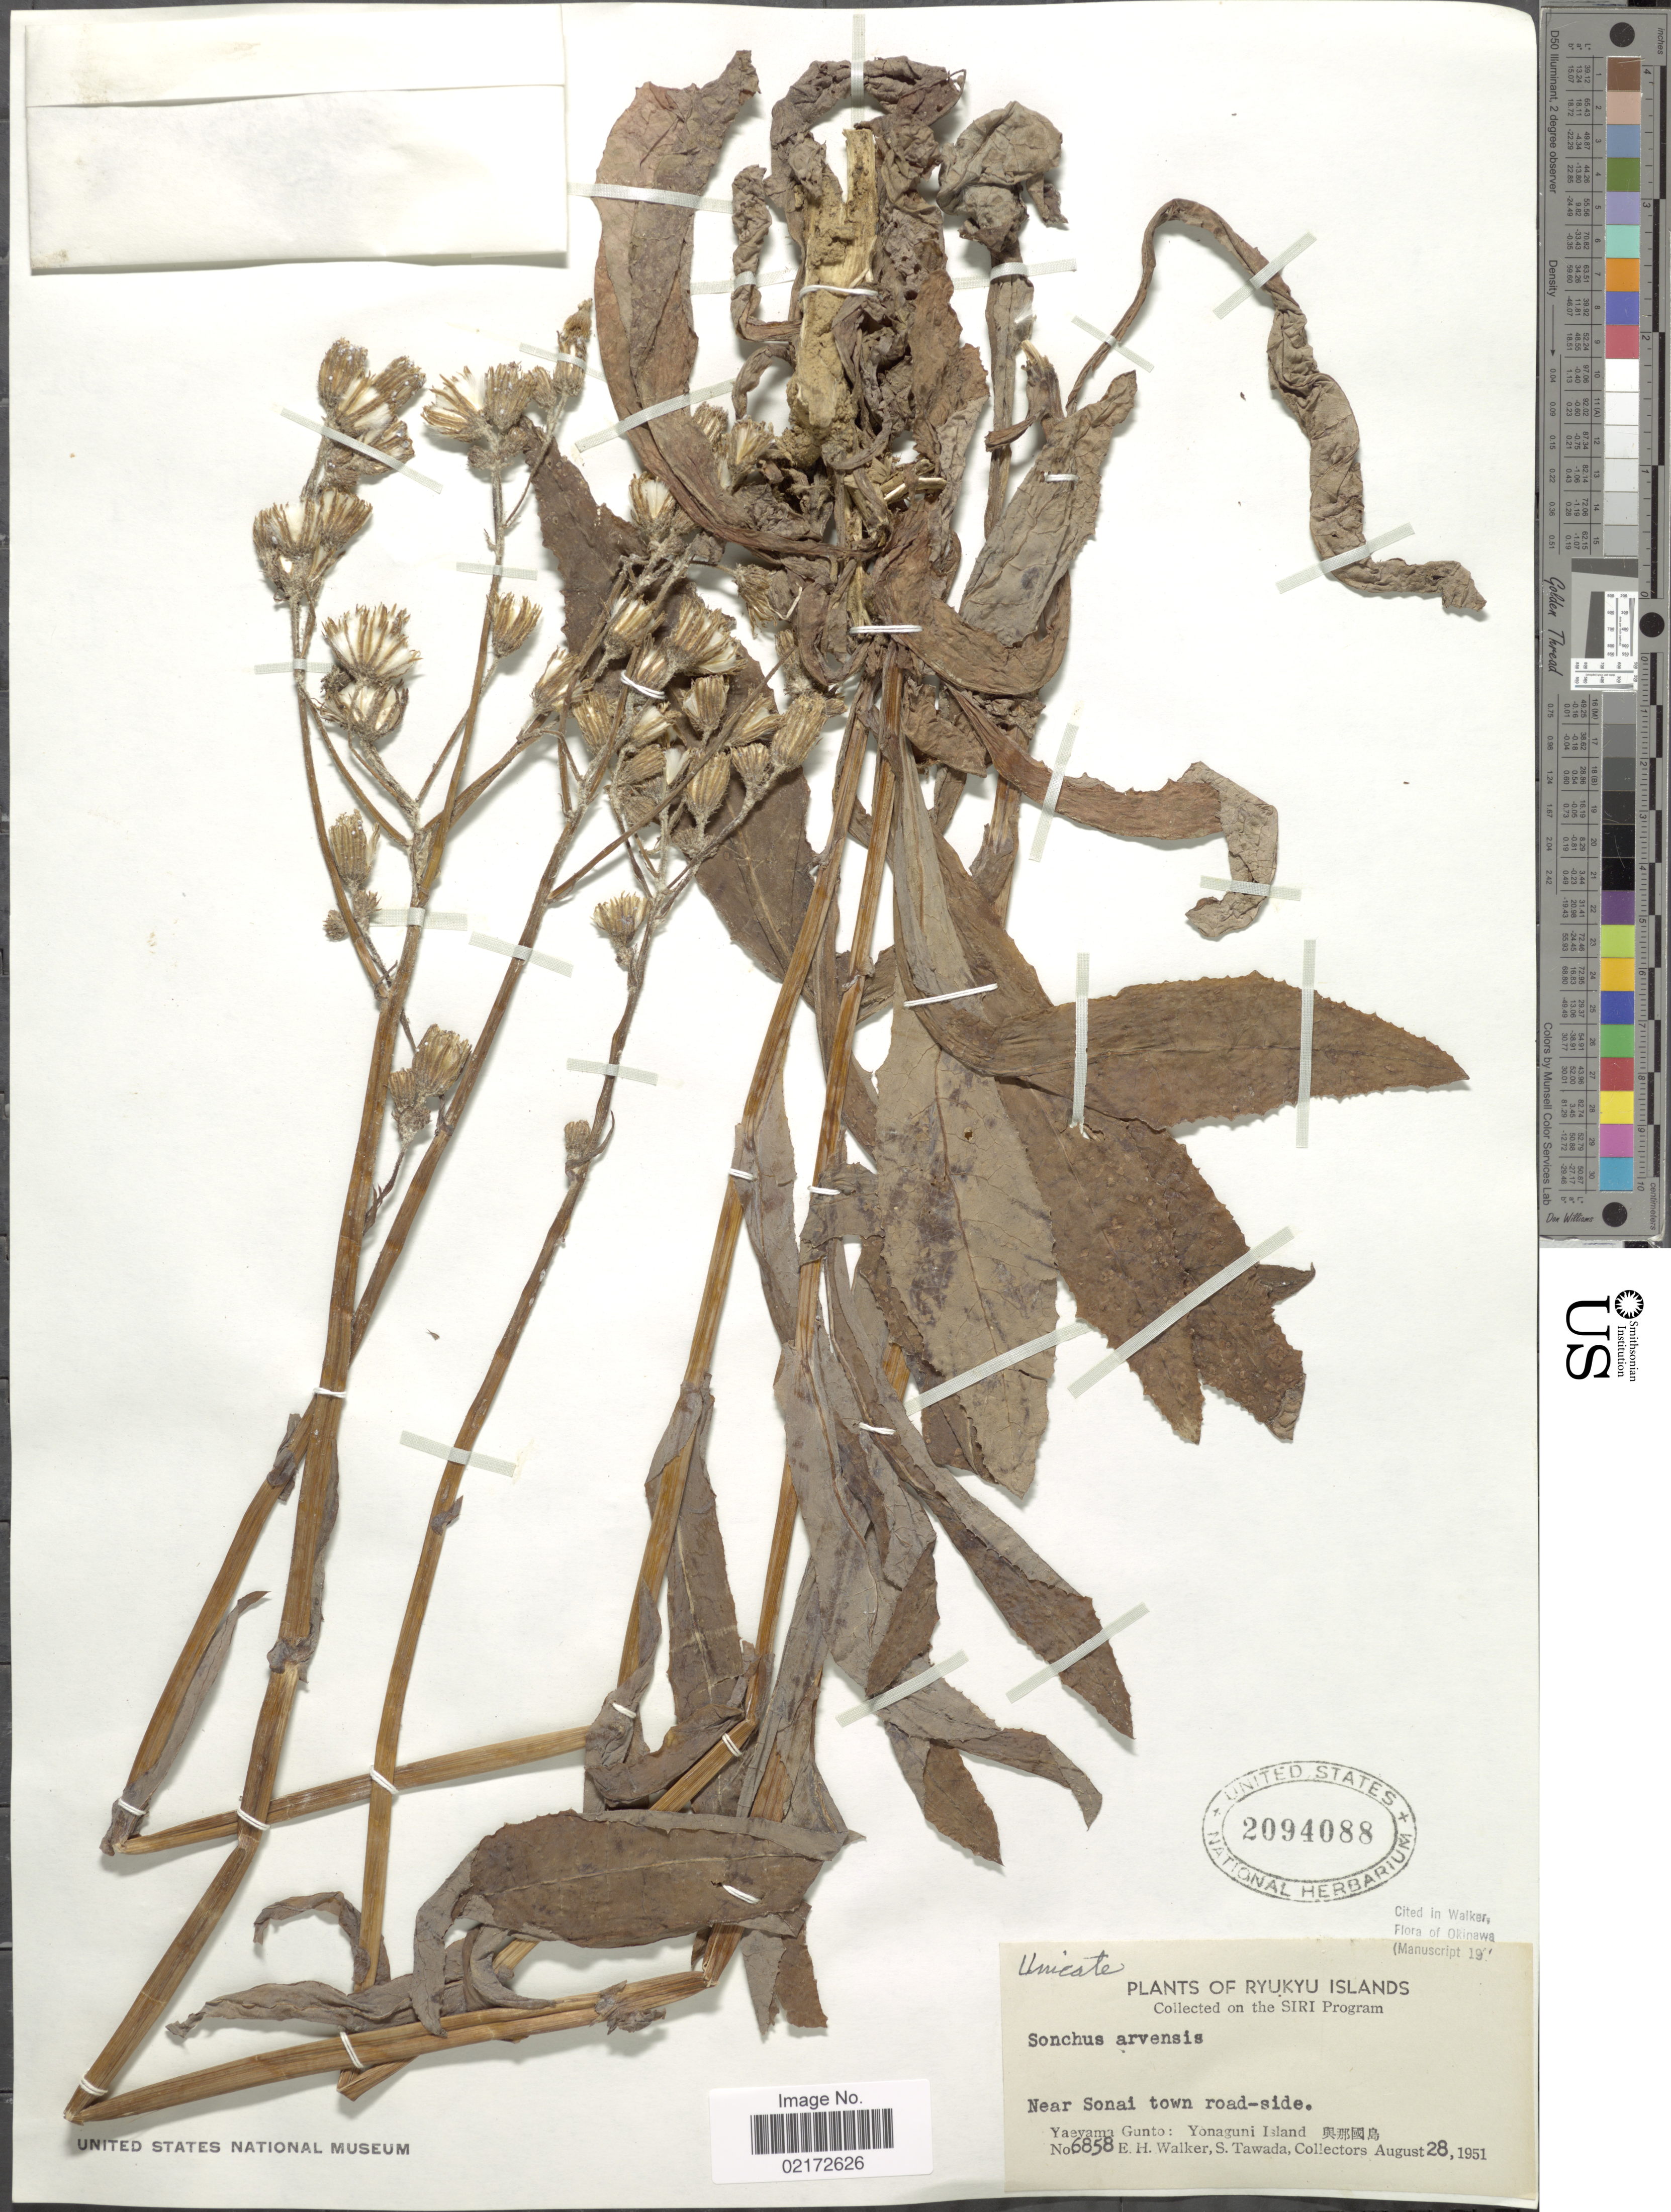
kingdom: Plantae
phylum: Tracheophyta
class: Magnoliopsida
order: Asterales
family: Asteraceae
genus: Sonchus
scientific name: Sonchus arvensis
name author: L.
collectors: E. H. Walker & S. Tawada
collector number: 6858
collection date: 1951-08-28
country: Japan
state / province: Okinawa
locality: Ryukyu Islands. On the SIRI Program. Near Sonai town road-side. Yaeyama Gunto: Yonaguni Island [Foreign script]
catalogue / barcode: US 2094088